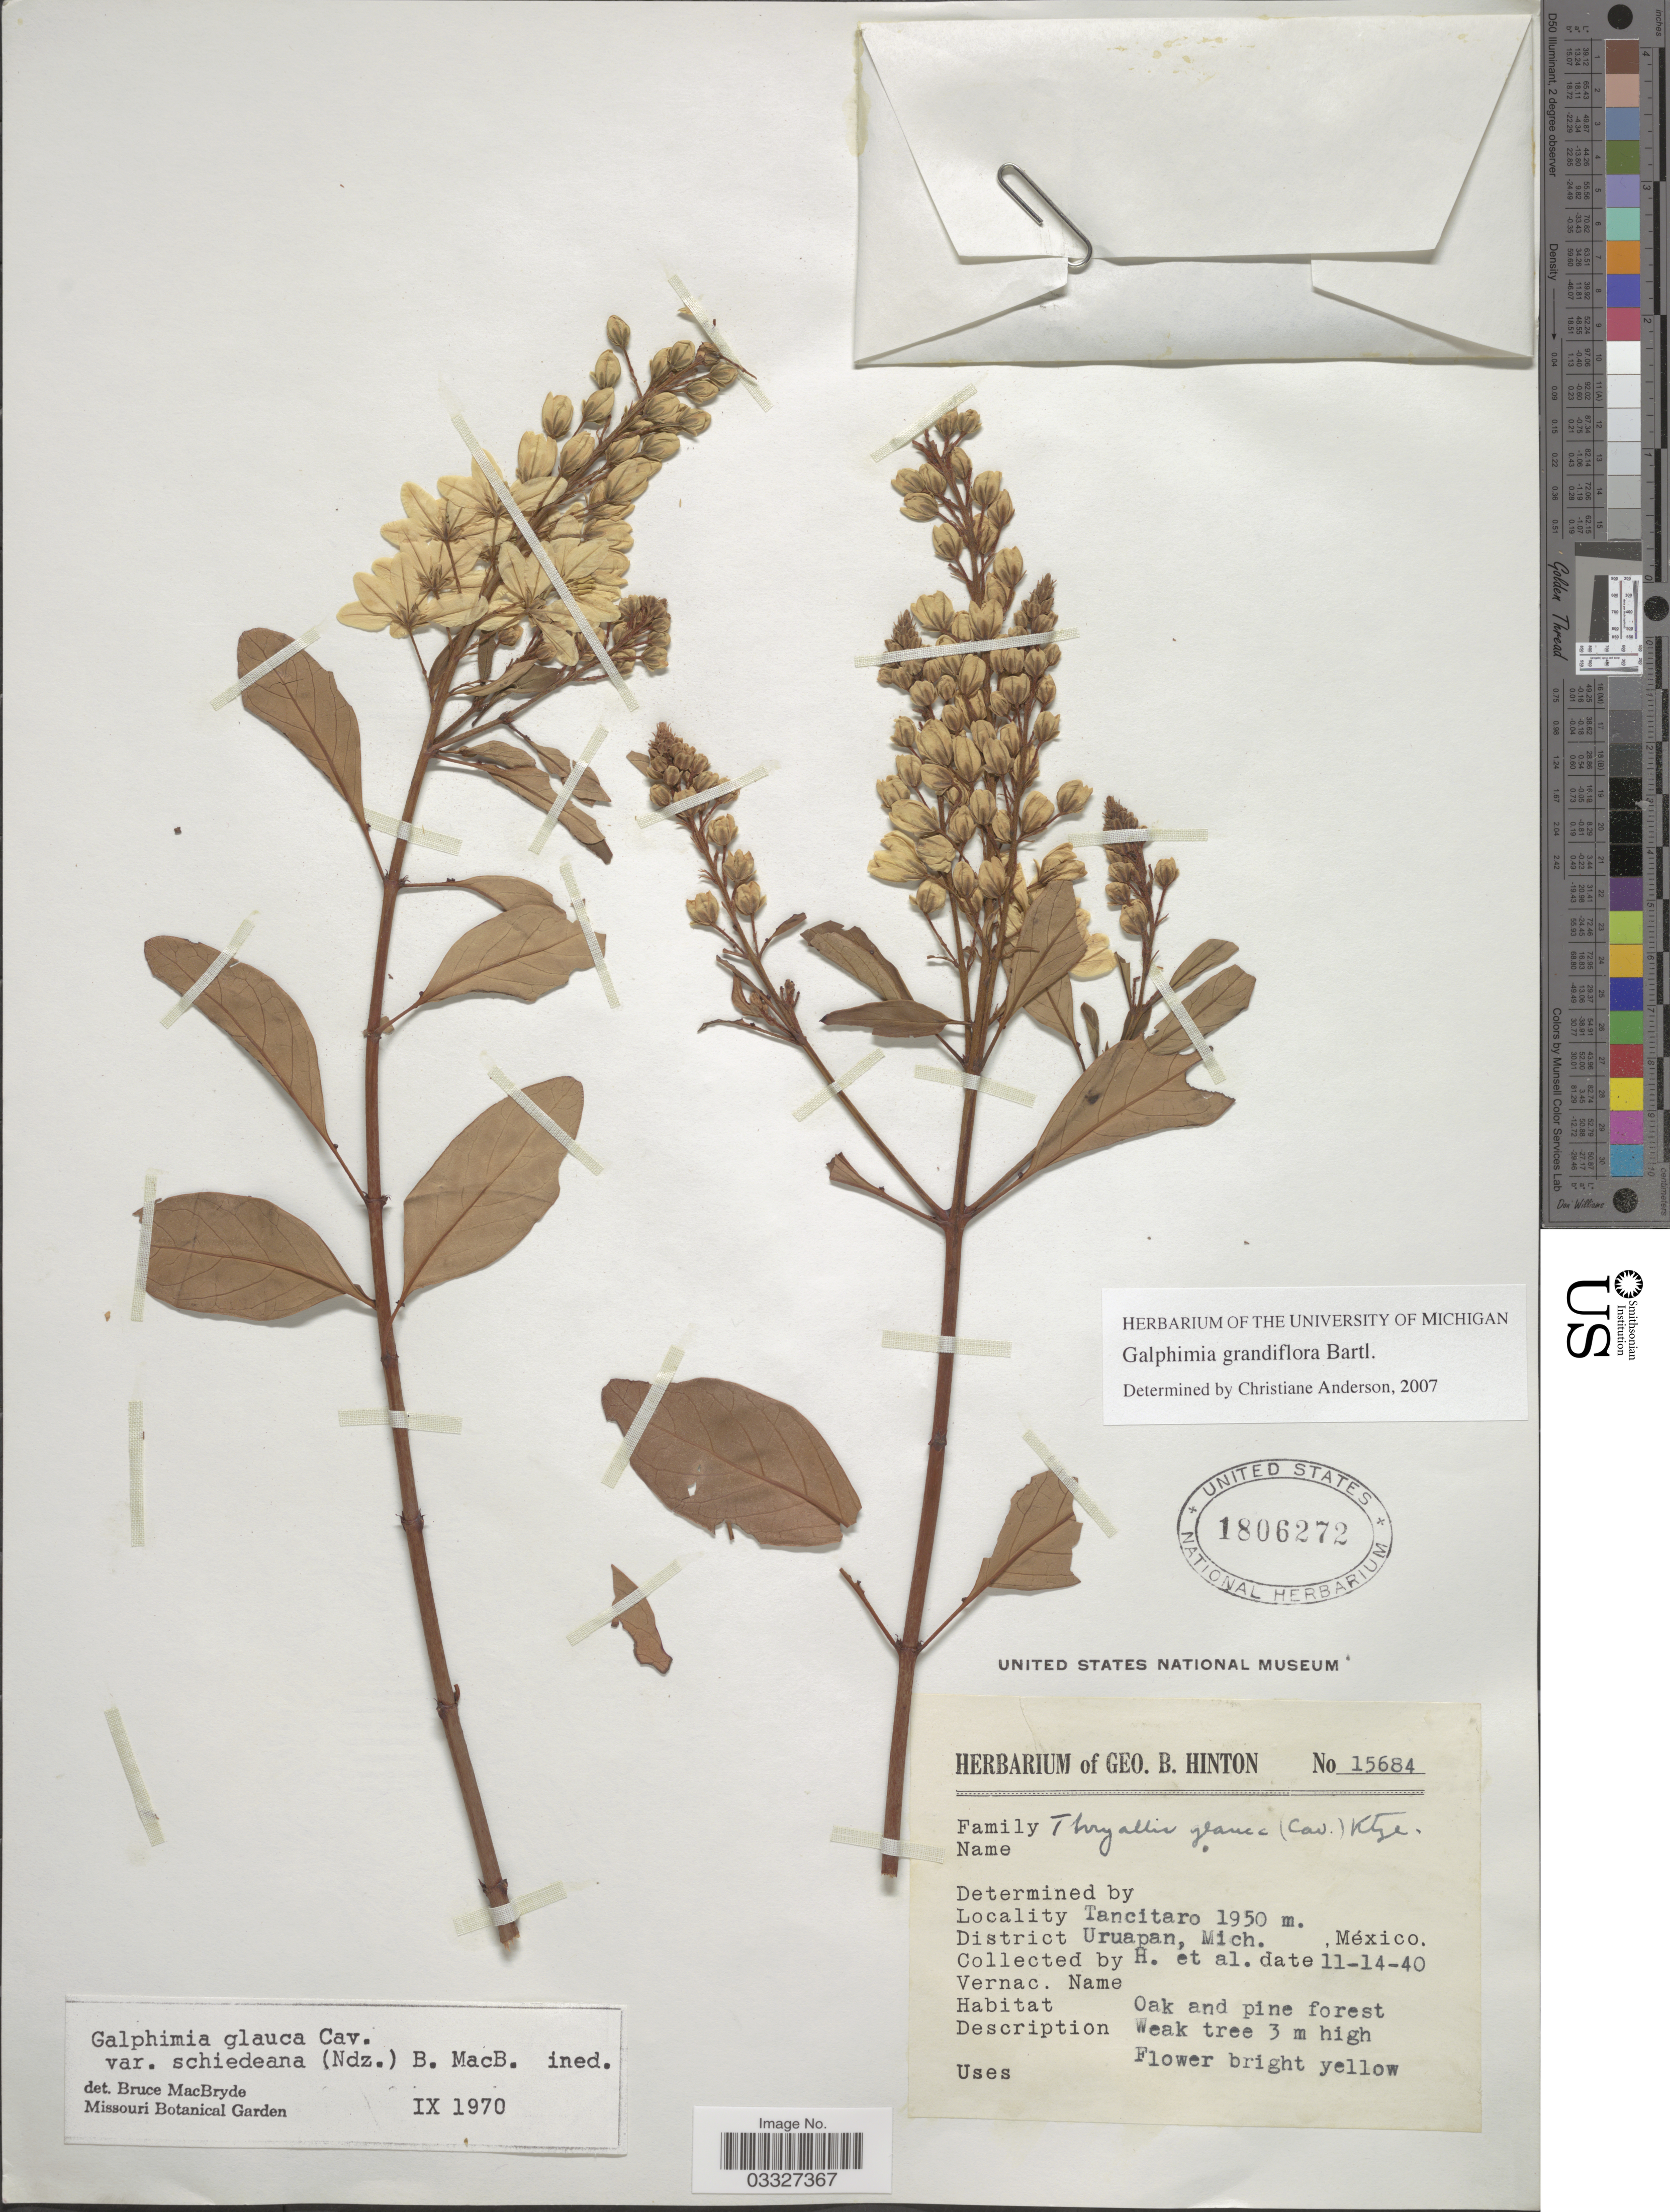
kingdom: Plantae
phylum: Tracheophyta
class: Magnoliopsida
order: Malpighiales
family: Malpighiaceae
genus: Galphimia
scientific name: Galphimia grandiflora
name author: Bartl.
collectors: G. B. Hinton & et al.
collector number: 15684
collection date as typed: Transcribed d/m/y: 14/11/40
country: Mexico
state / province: Michoacán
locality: Tancitaro, District Uruapan.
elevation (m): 1950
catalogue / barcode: US 1806272